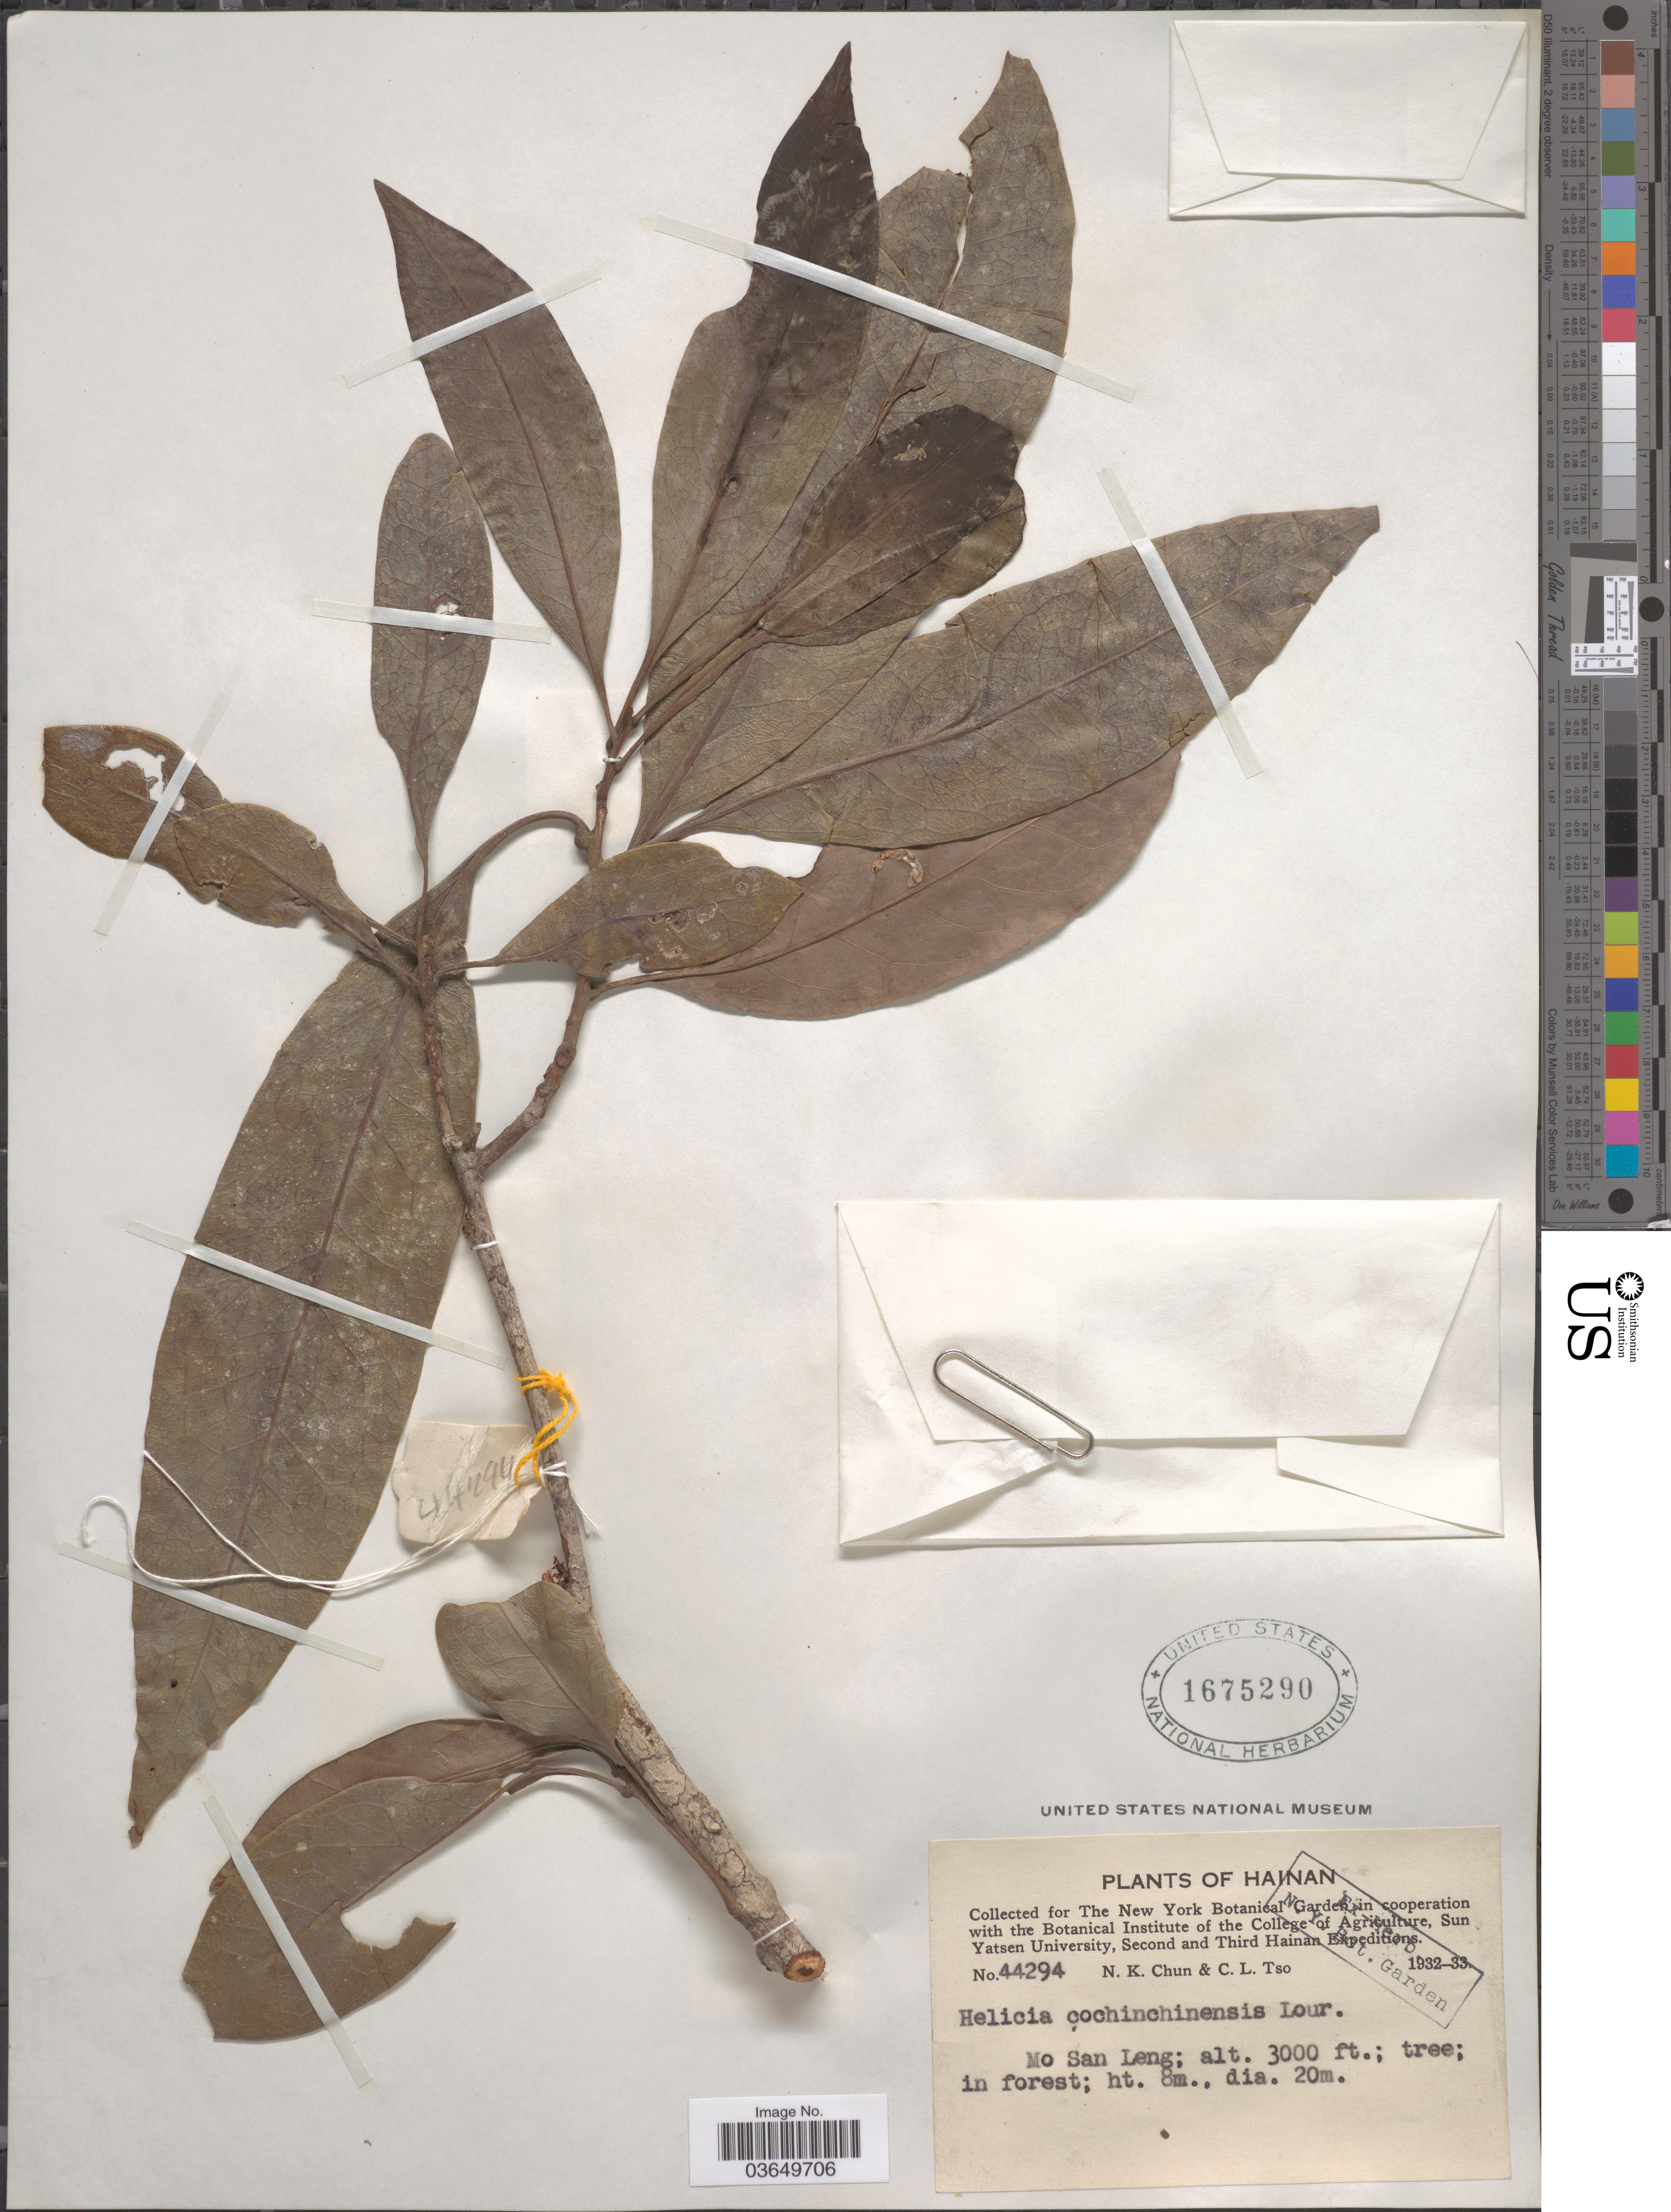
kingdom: Plantae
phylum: Tracheophyta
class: Magnoliopsida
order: Proteales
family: Proteaceae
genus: Helicia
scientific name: Helicia cochinchinensis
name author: Lour.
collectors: N. K. Chun & C. Tso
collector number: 44294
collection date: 1932/1933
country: China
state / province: Hainan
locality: Mo San Leng.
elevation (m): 914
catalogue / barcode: US 1675290